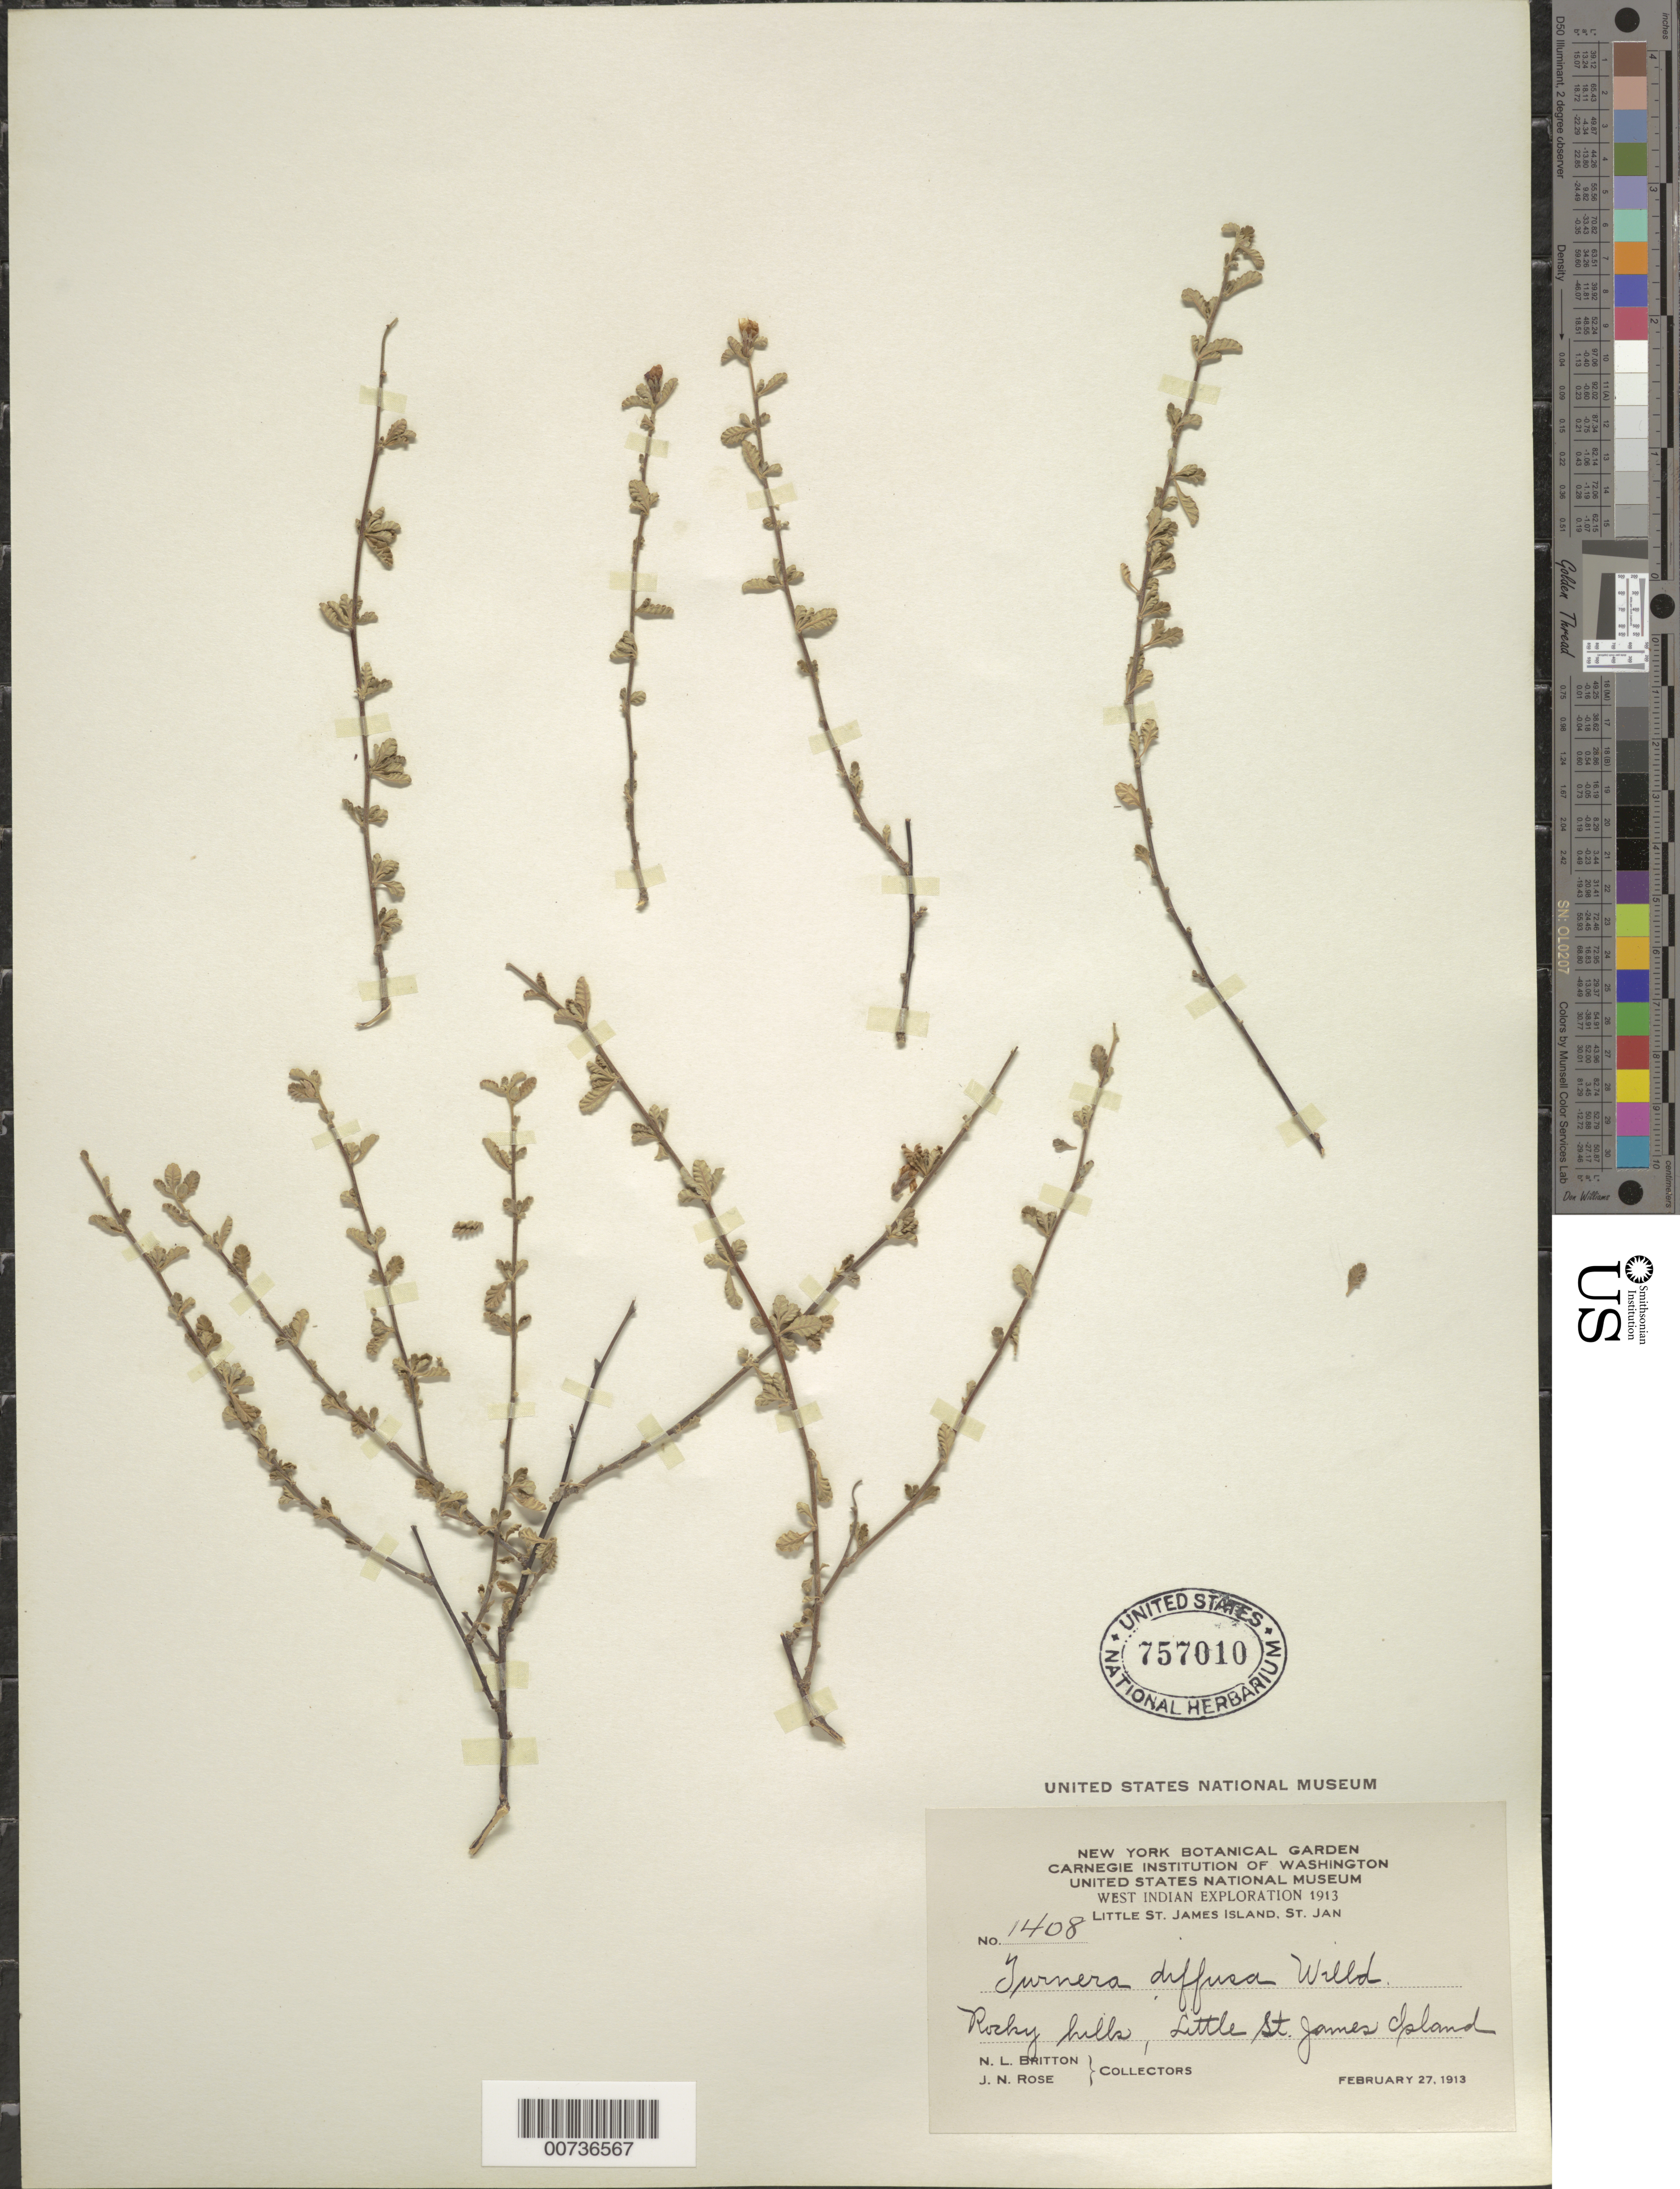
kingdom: Plantae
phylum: Tracheophyta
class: Magnoliopsida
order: Malpighiales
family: Turneraceae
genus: Turnera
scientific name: Turnera diffusa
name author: Willd. ex Schult.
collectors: N. Britton & J. N. Rose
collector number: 1408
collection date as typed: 27 Feb 1913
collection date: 1913-02-27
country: U.S. Virgin Islands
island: St. John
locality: Little St. James Island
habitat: Rocky hills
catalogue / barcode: US 757010